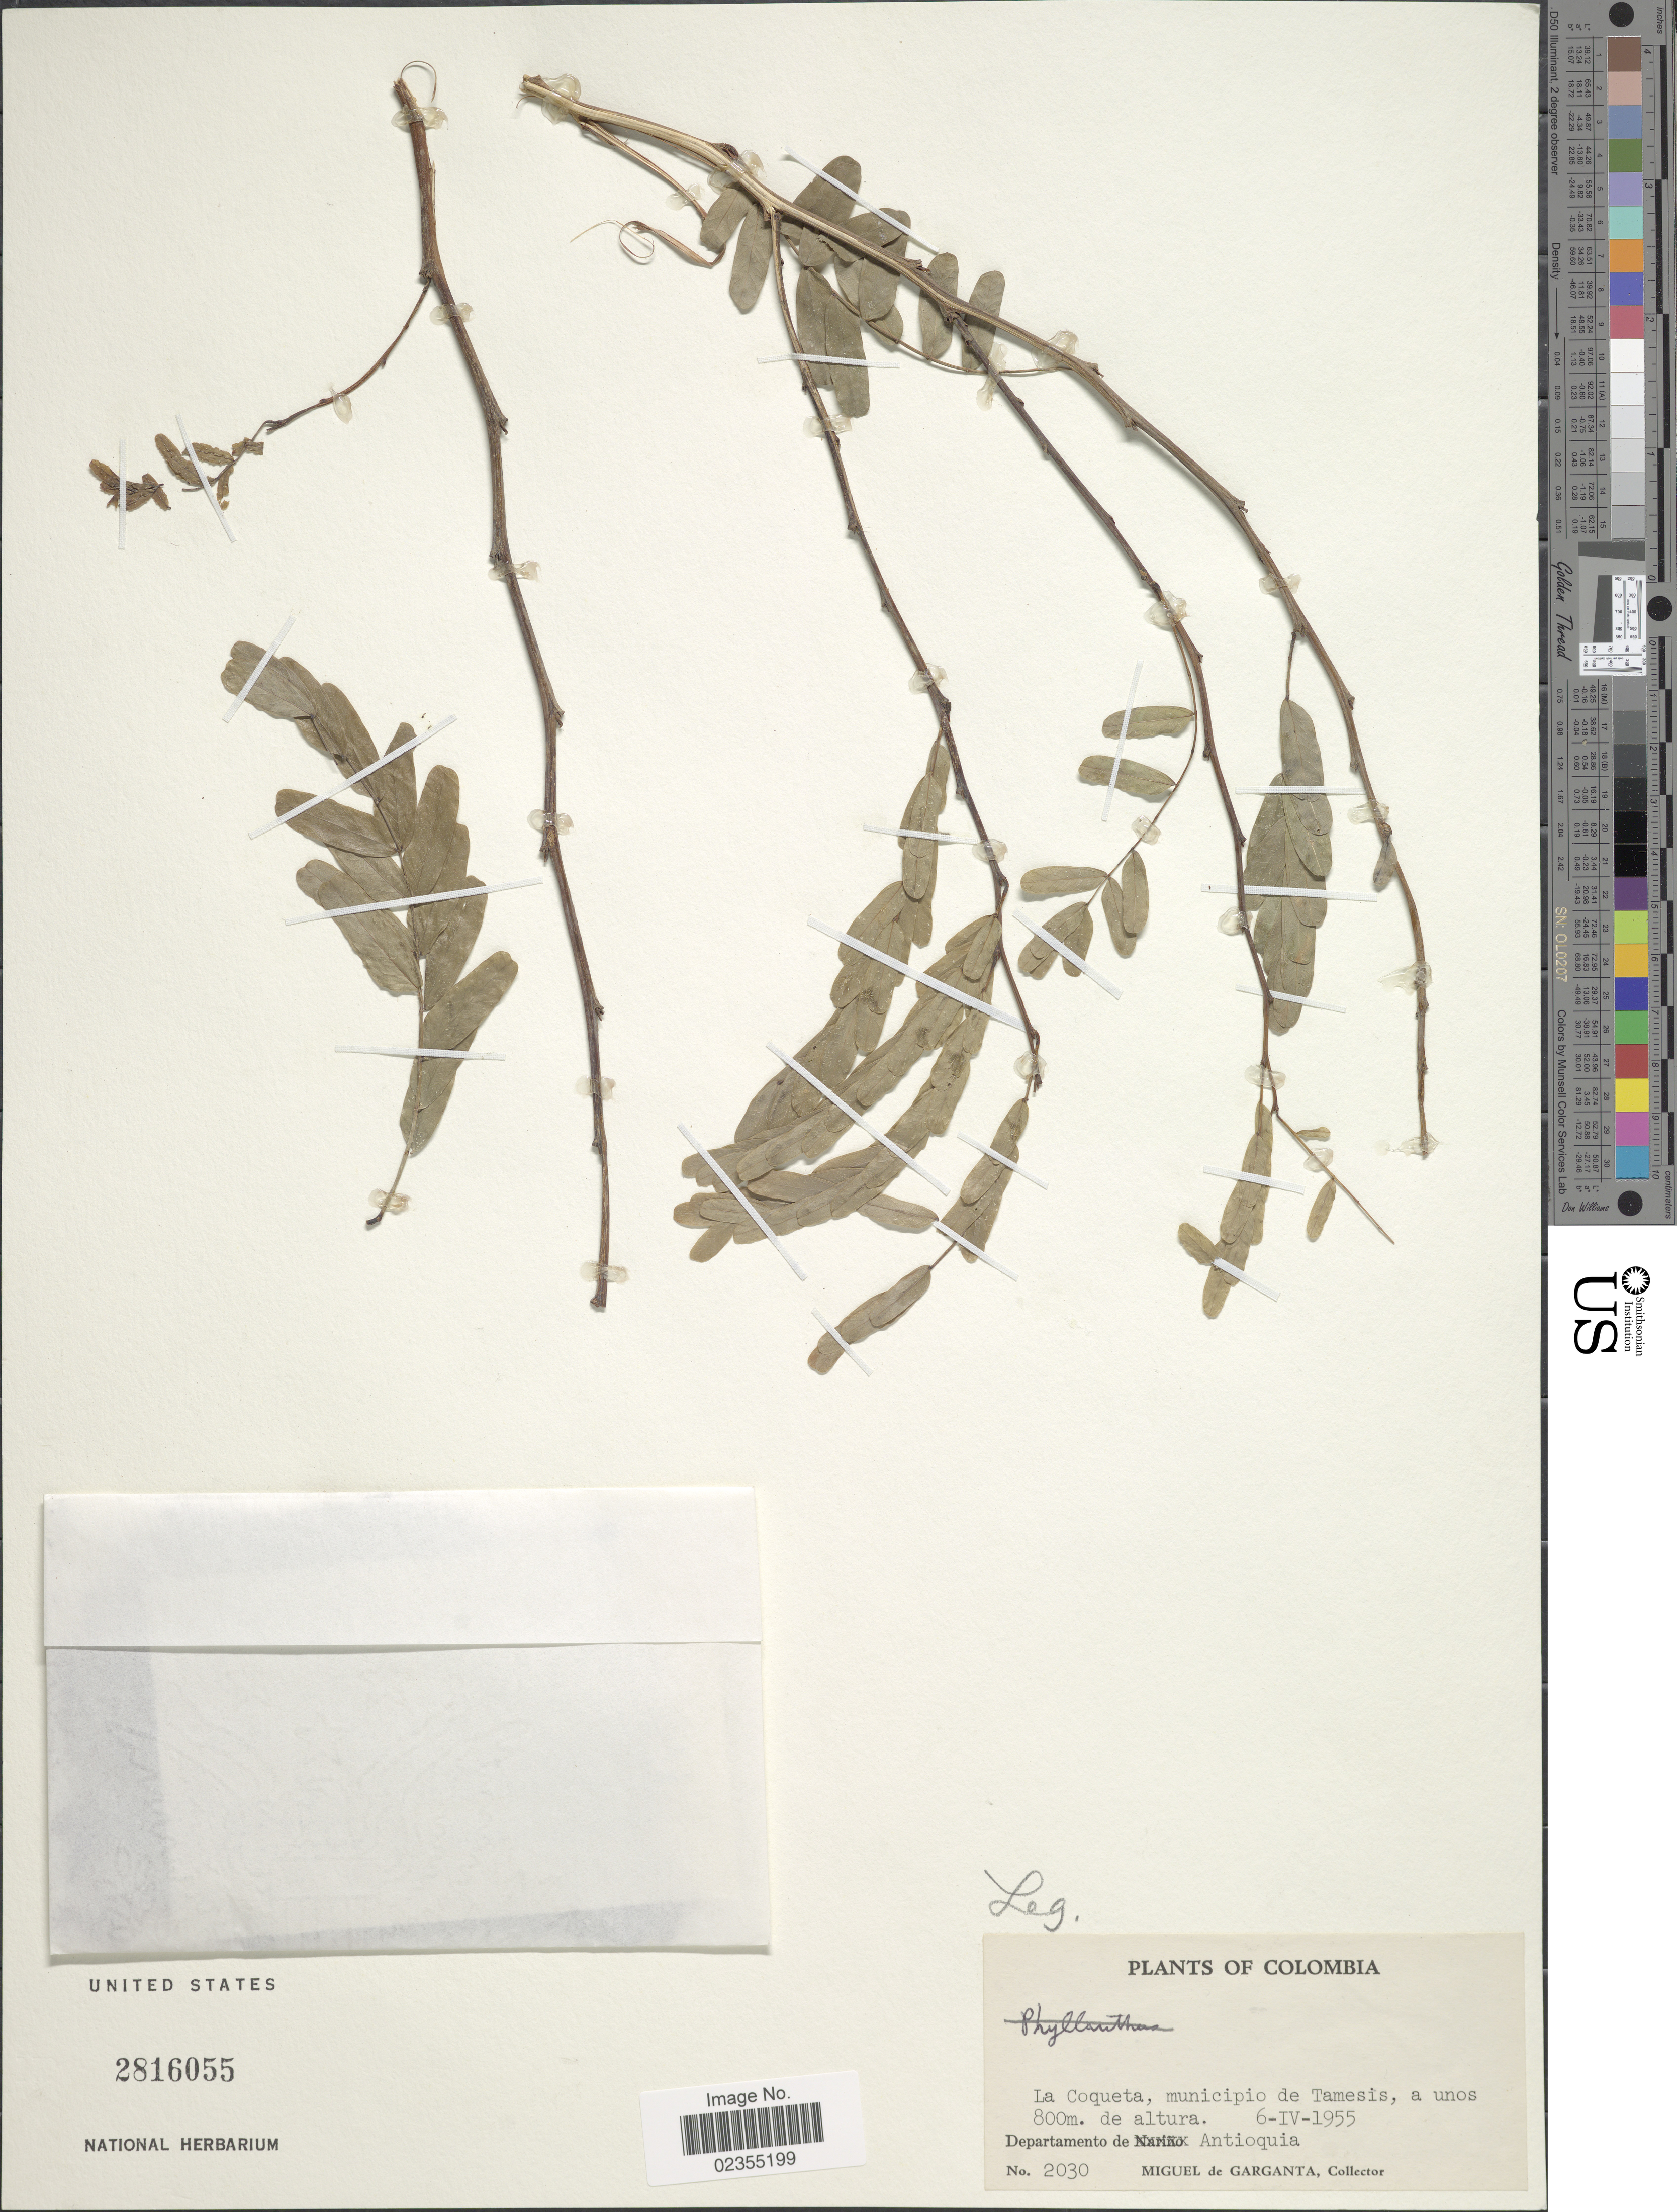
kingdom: Plantae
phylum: Tracheophyta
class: Magnoliopsida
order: Fabales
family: Fabaceae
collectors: M. Garganta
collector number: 2030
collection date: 1955-04-06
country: Colombia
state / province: Antioquia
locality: La Coqueta, municipio de Tamesis. Departamento Antioquia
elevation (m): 800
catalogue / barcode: US 2816055